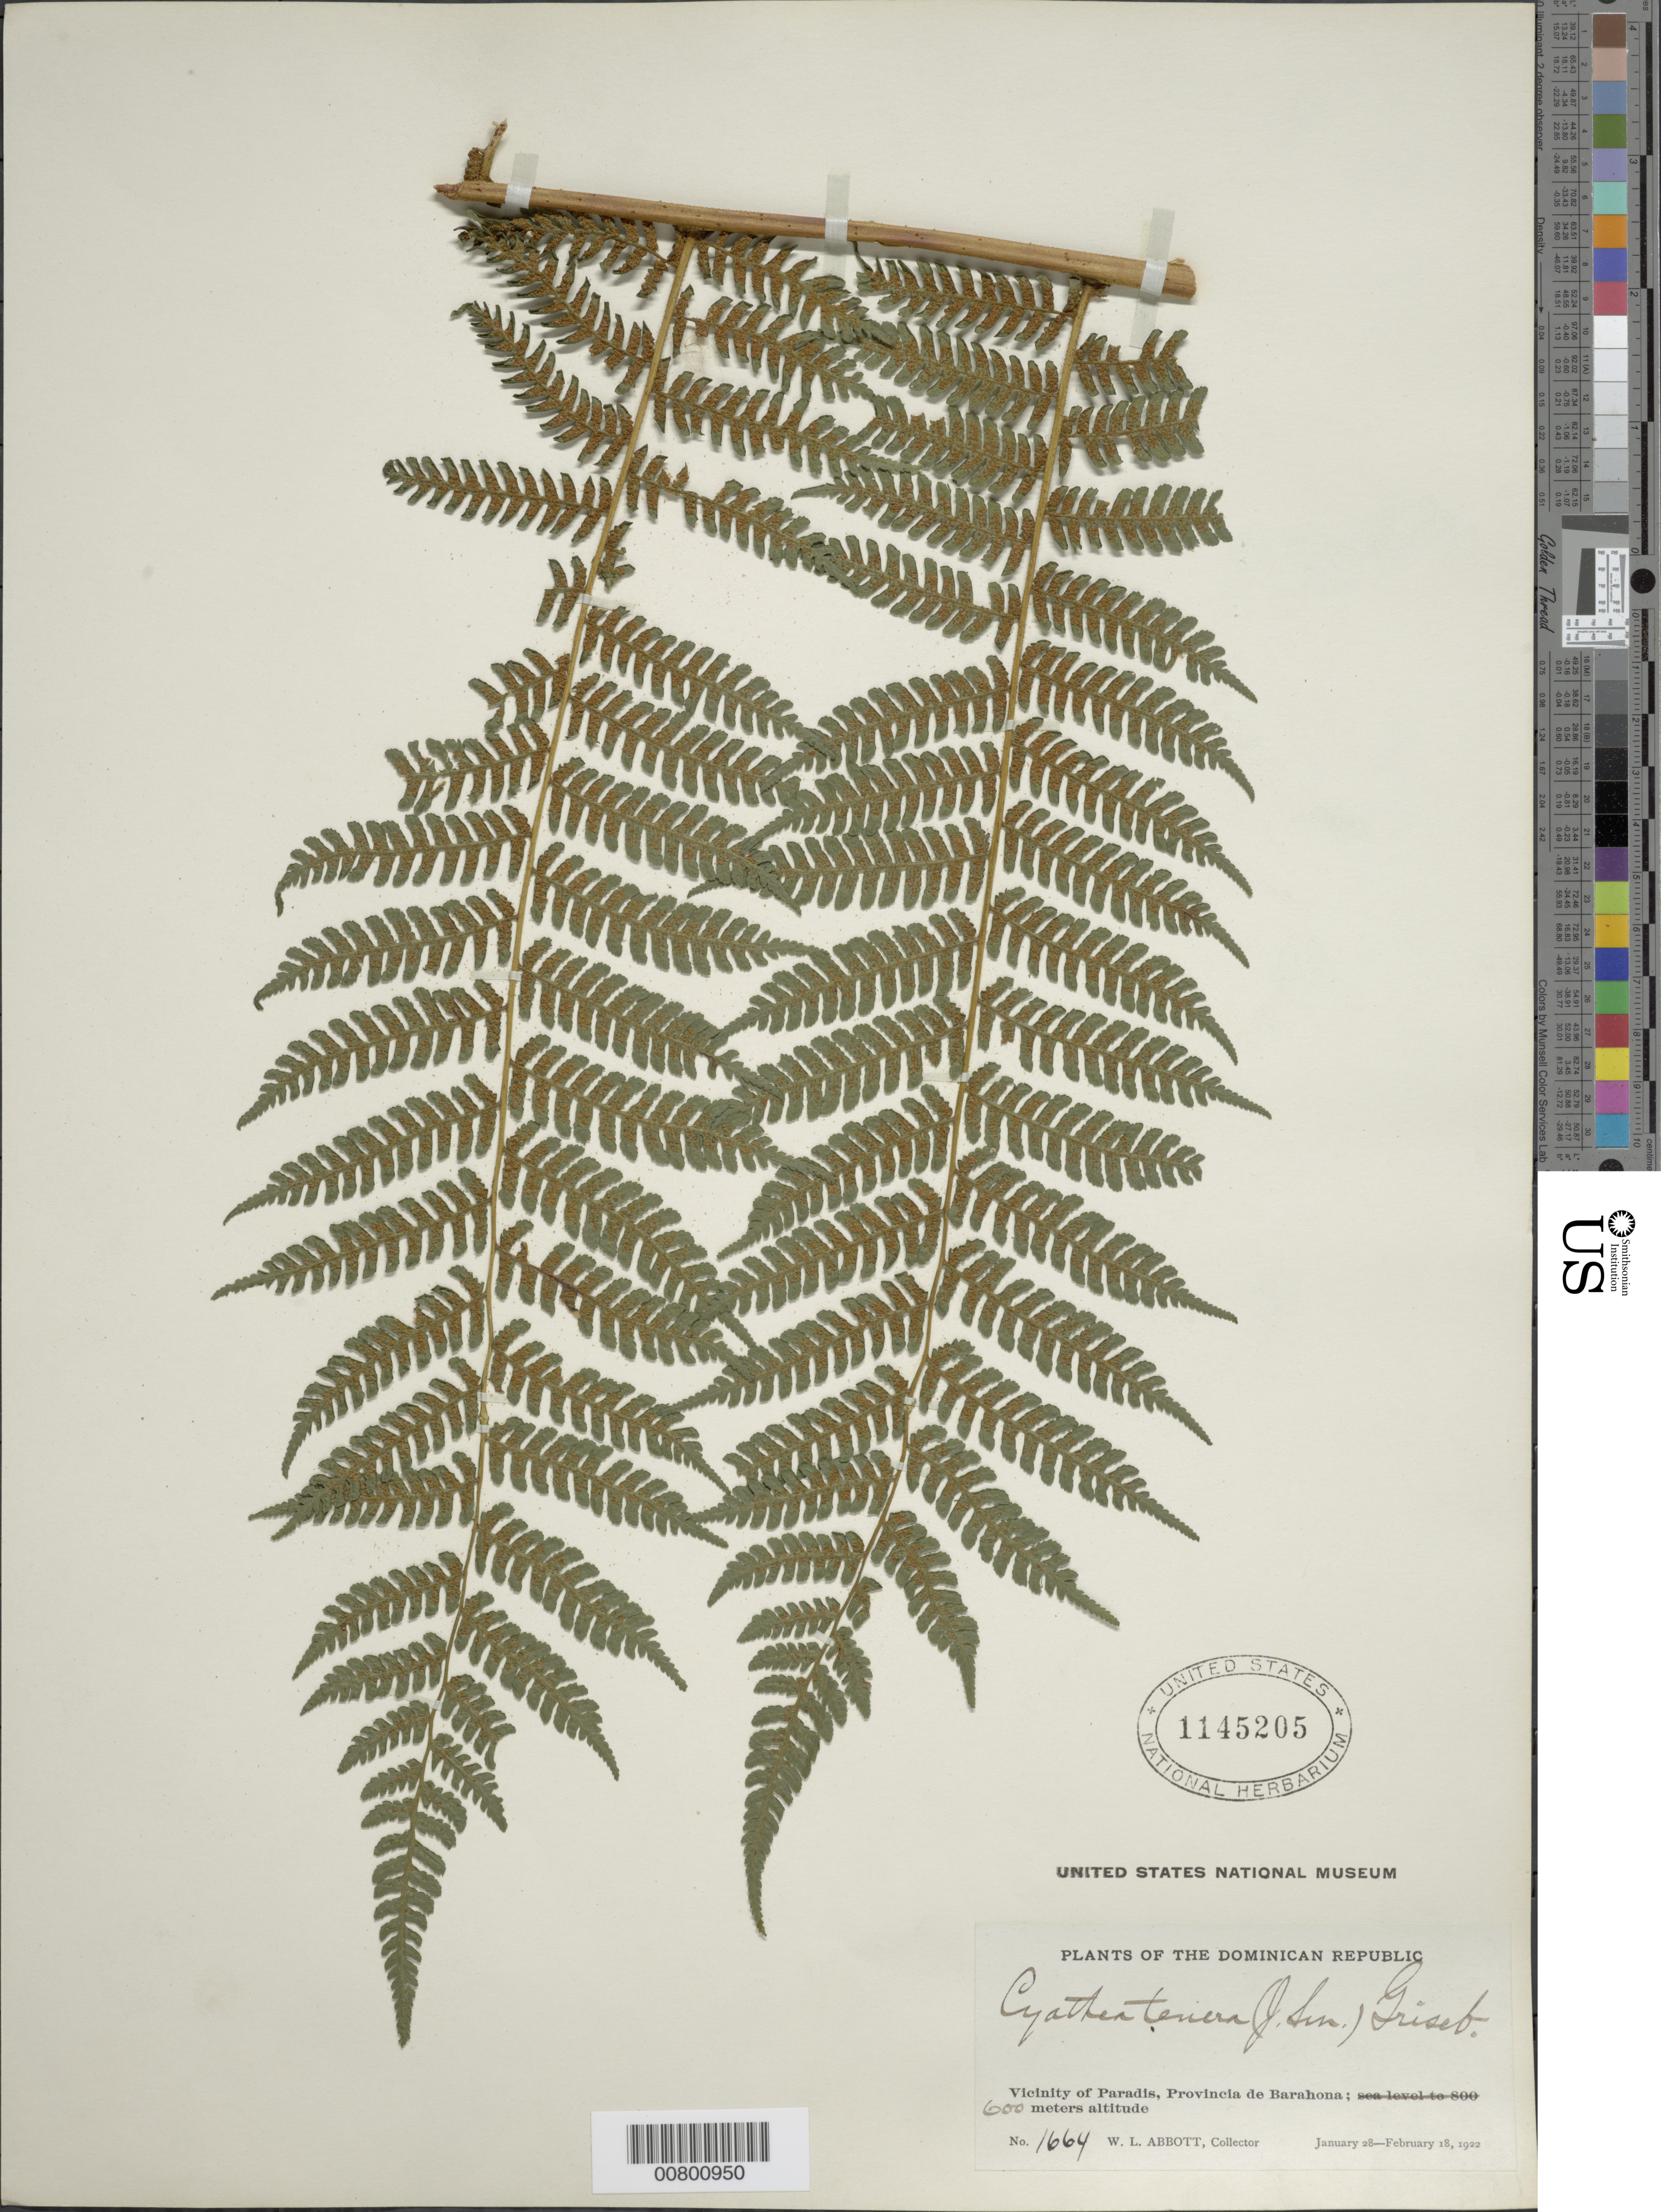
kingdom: Plantae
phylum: Tracheophyta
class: Polypodiopsida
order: Cyatheales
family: Cyatheaceae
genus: Cyathea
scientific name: Cyathea furfuracea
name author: Christ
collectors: W. L. Abbott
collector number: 1664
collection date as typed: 28 Jan 1922 to 18 Feb 1922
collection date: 1922-01-28/1922-02-18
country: Dominican Republic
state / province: Barahona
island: Hispaniola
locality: Paradis vicinity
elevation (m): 600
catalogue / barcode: US 1145205